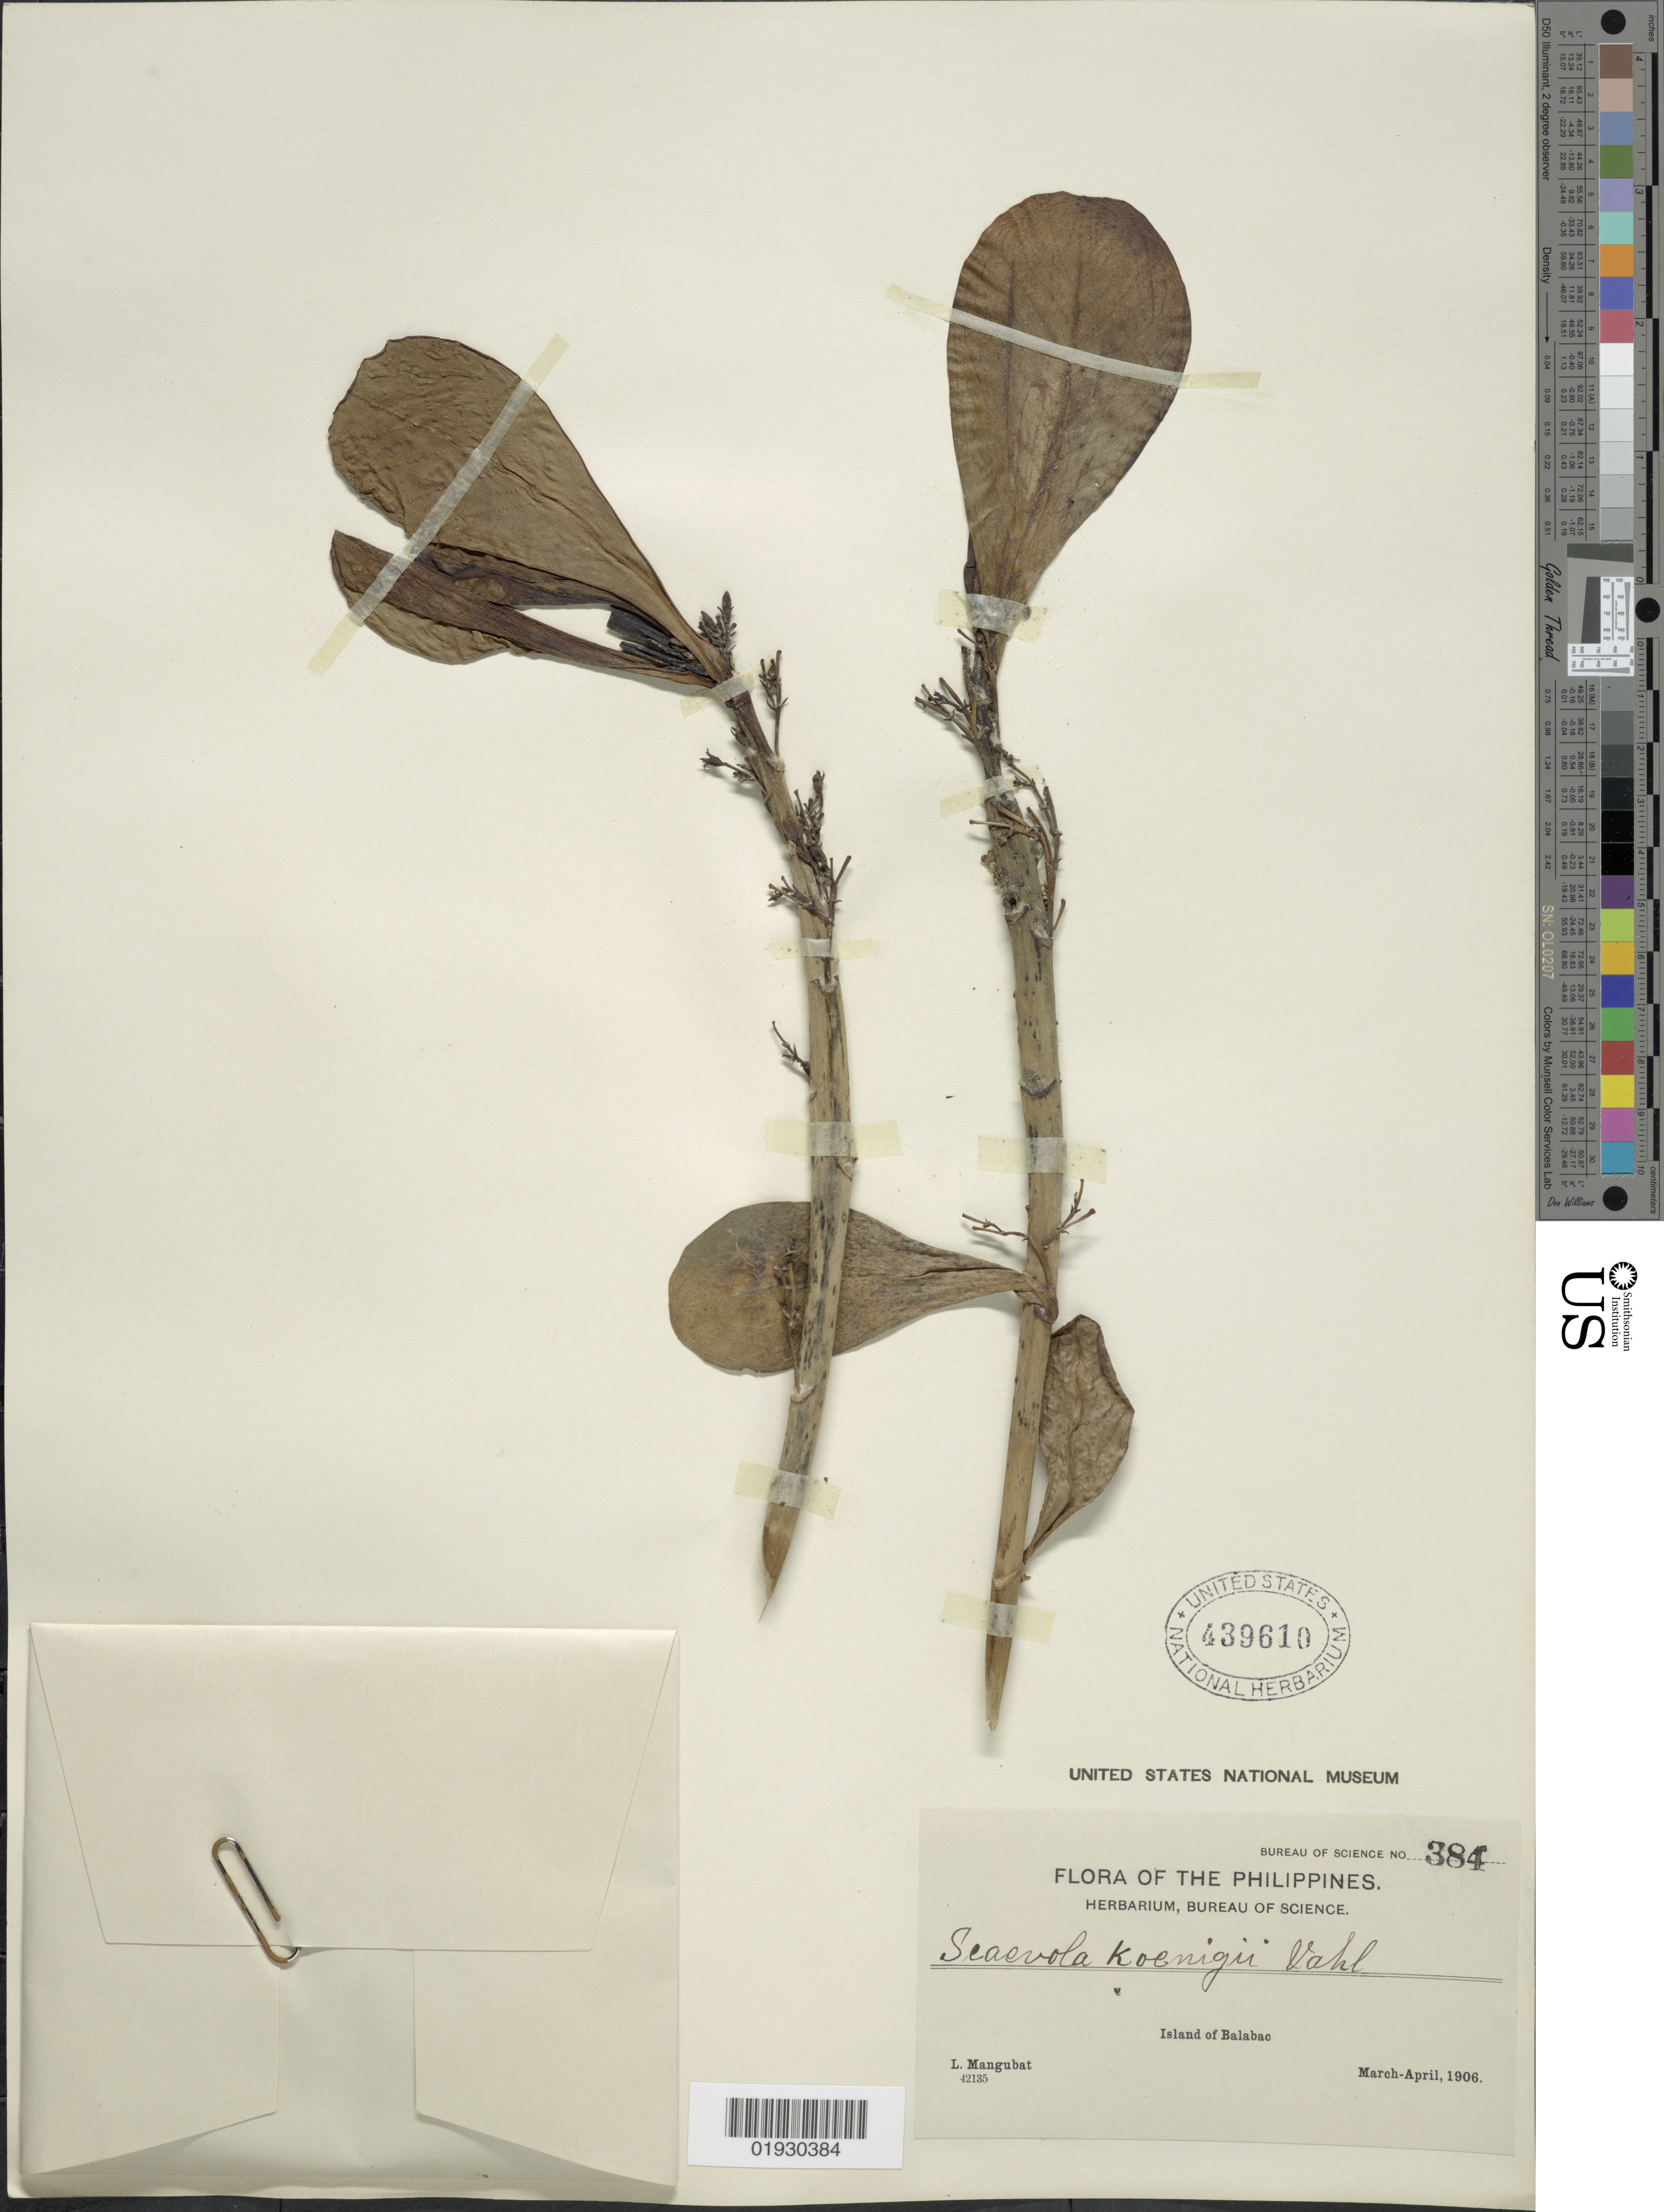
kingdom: Plantae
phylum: Tracheophyta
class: Magnoliopsida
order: Asterales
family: Goodeniaceae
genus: Scaevola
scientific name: Scaevola taccada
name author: (Gaertn.) Roxb.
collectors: L. Mangubat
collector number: Bureau of Science 384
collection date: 1906-03/1906-04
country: Philippines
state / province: Mimaropa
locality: Island of Palawan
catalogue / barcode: US 439610